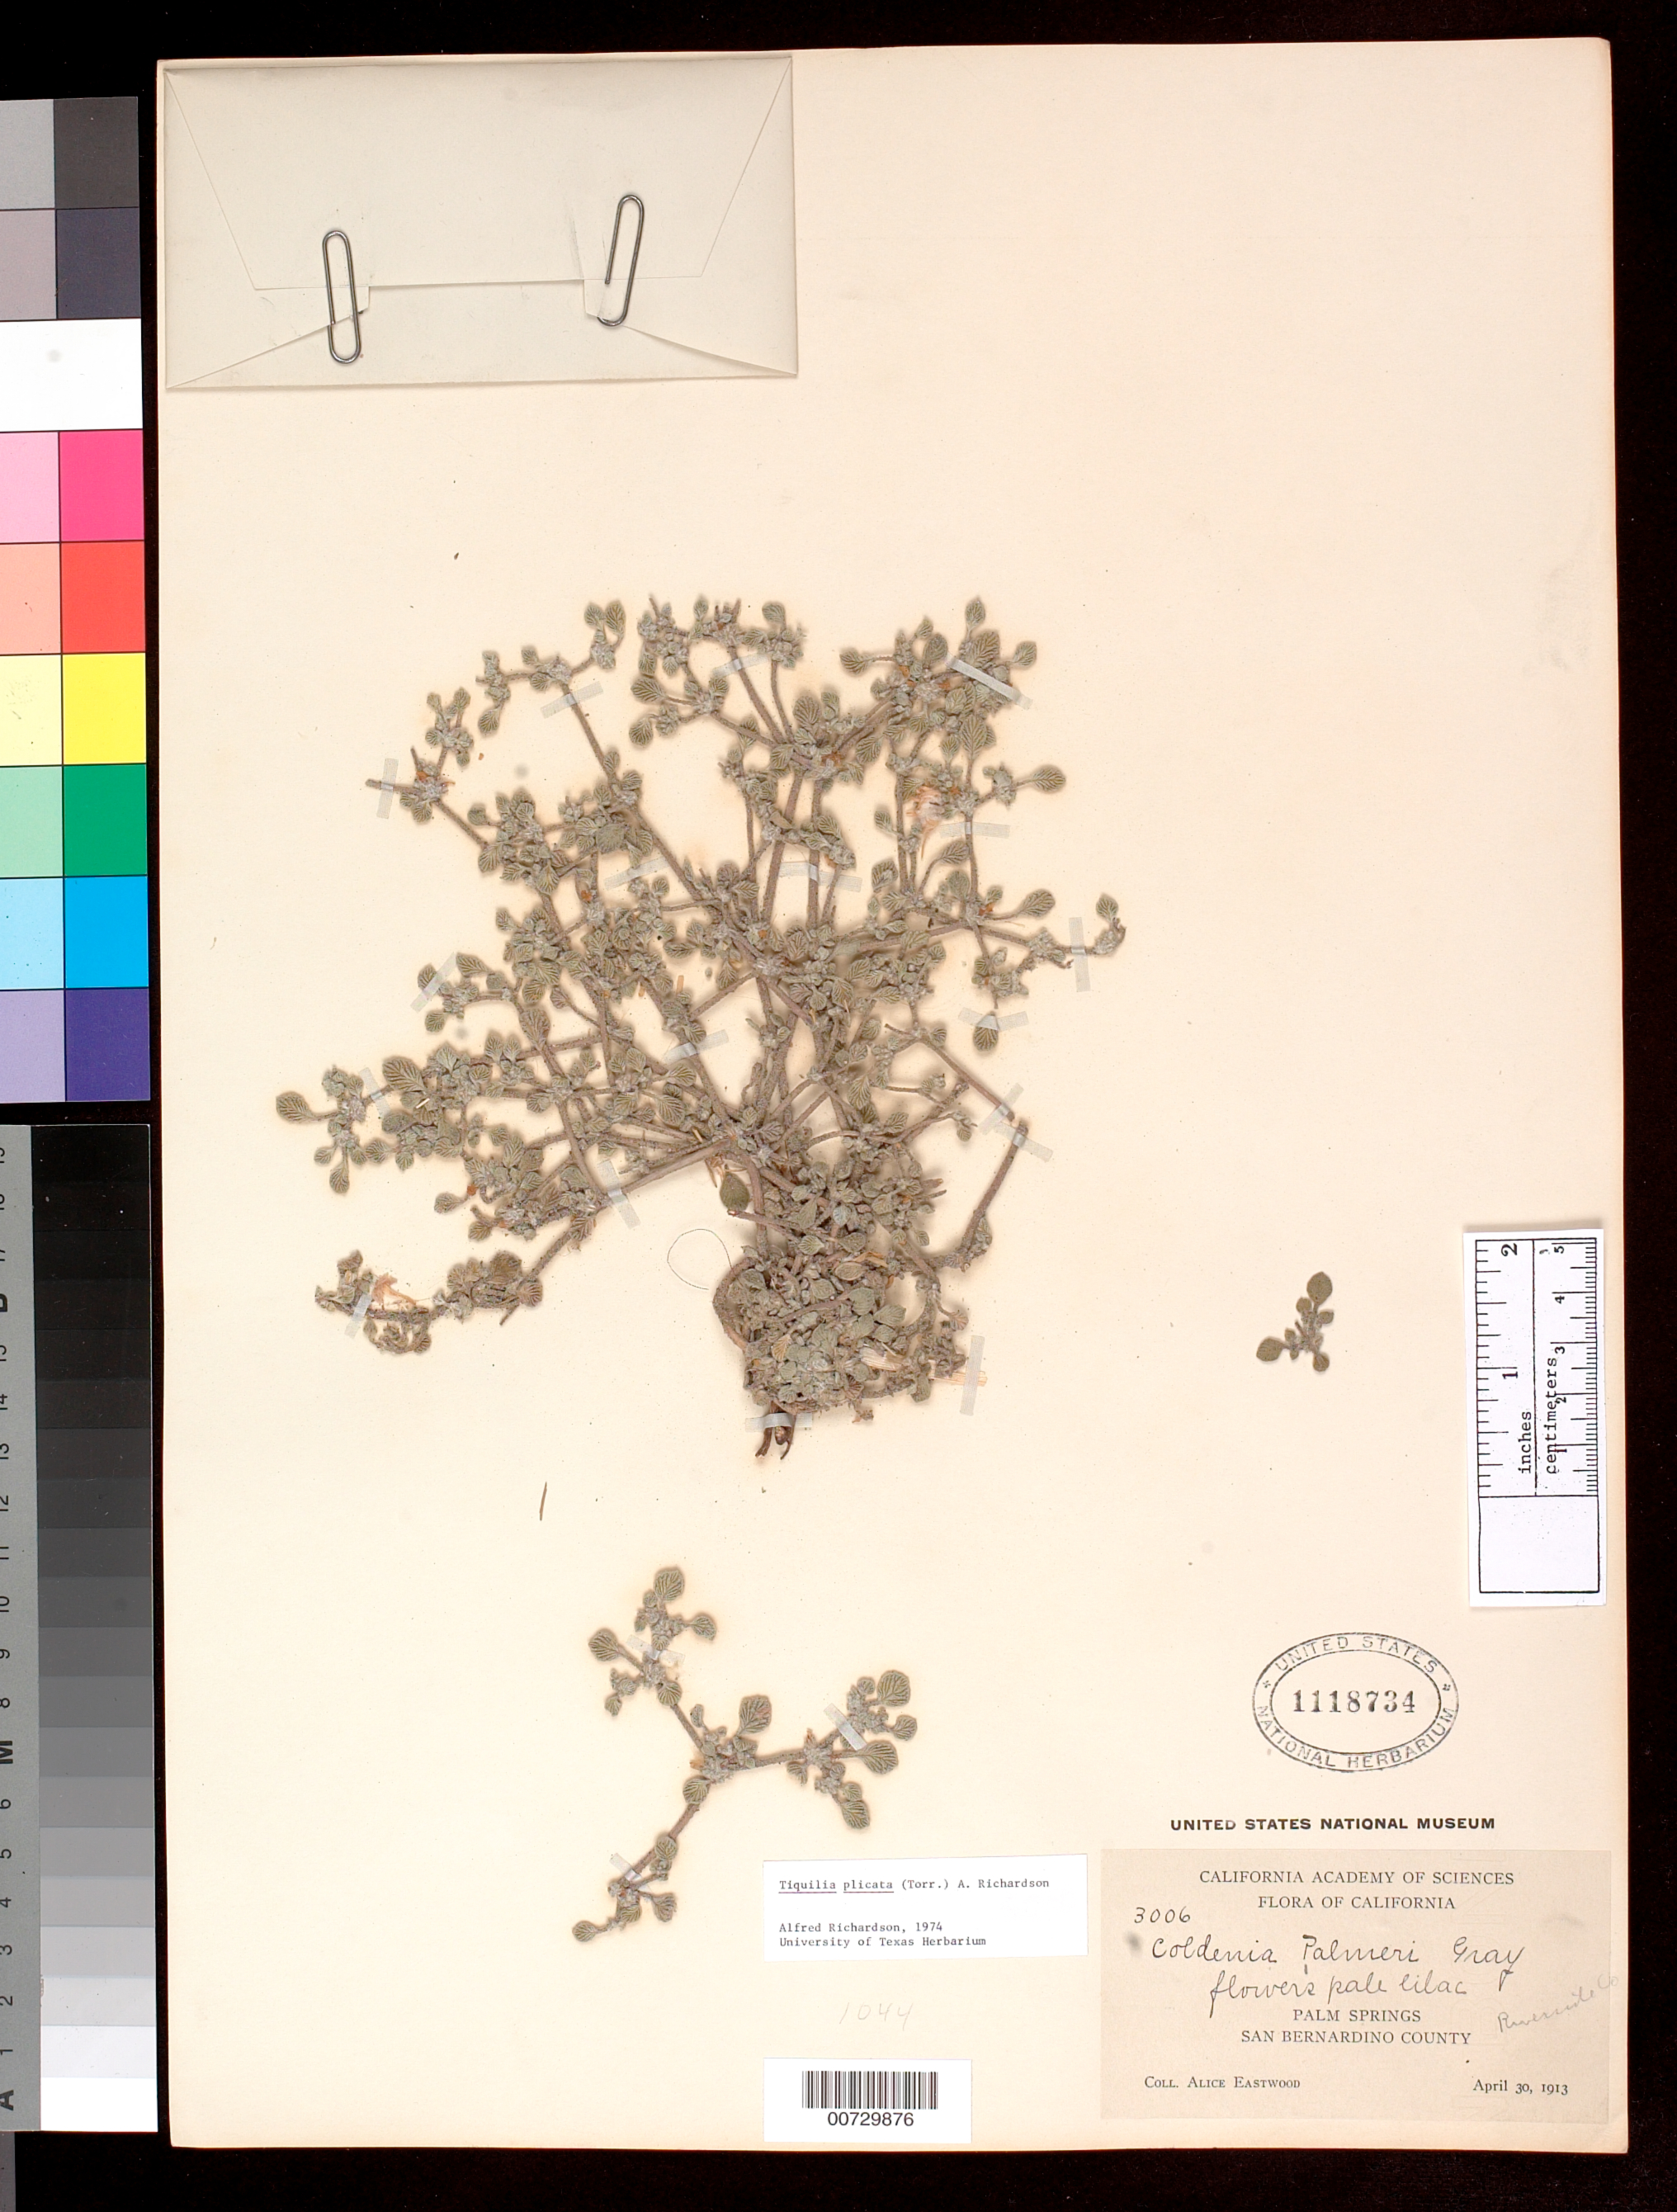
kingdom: Plantae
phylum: Tracheophyta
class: Magnoliopsida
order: Boraginales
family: Ehretiaceae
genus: Tiquilia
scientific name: Tiquilia plicata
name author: Torr.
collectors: A. Eastwood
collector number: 3006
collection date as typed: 30 Apr 1913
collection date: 1913-04-30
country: United States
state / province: California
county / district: Riverside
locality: Palm Springs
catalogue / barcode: US 1118734